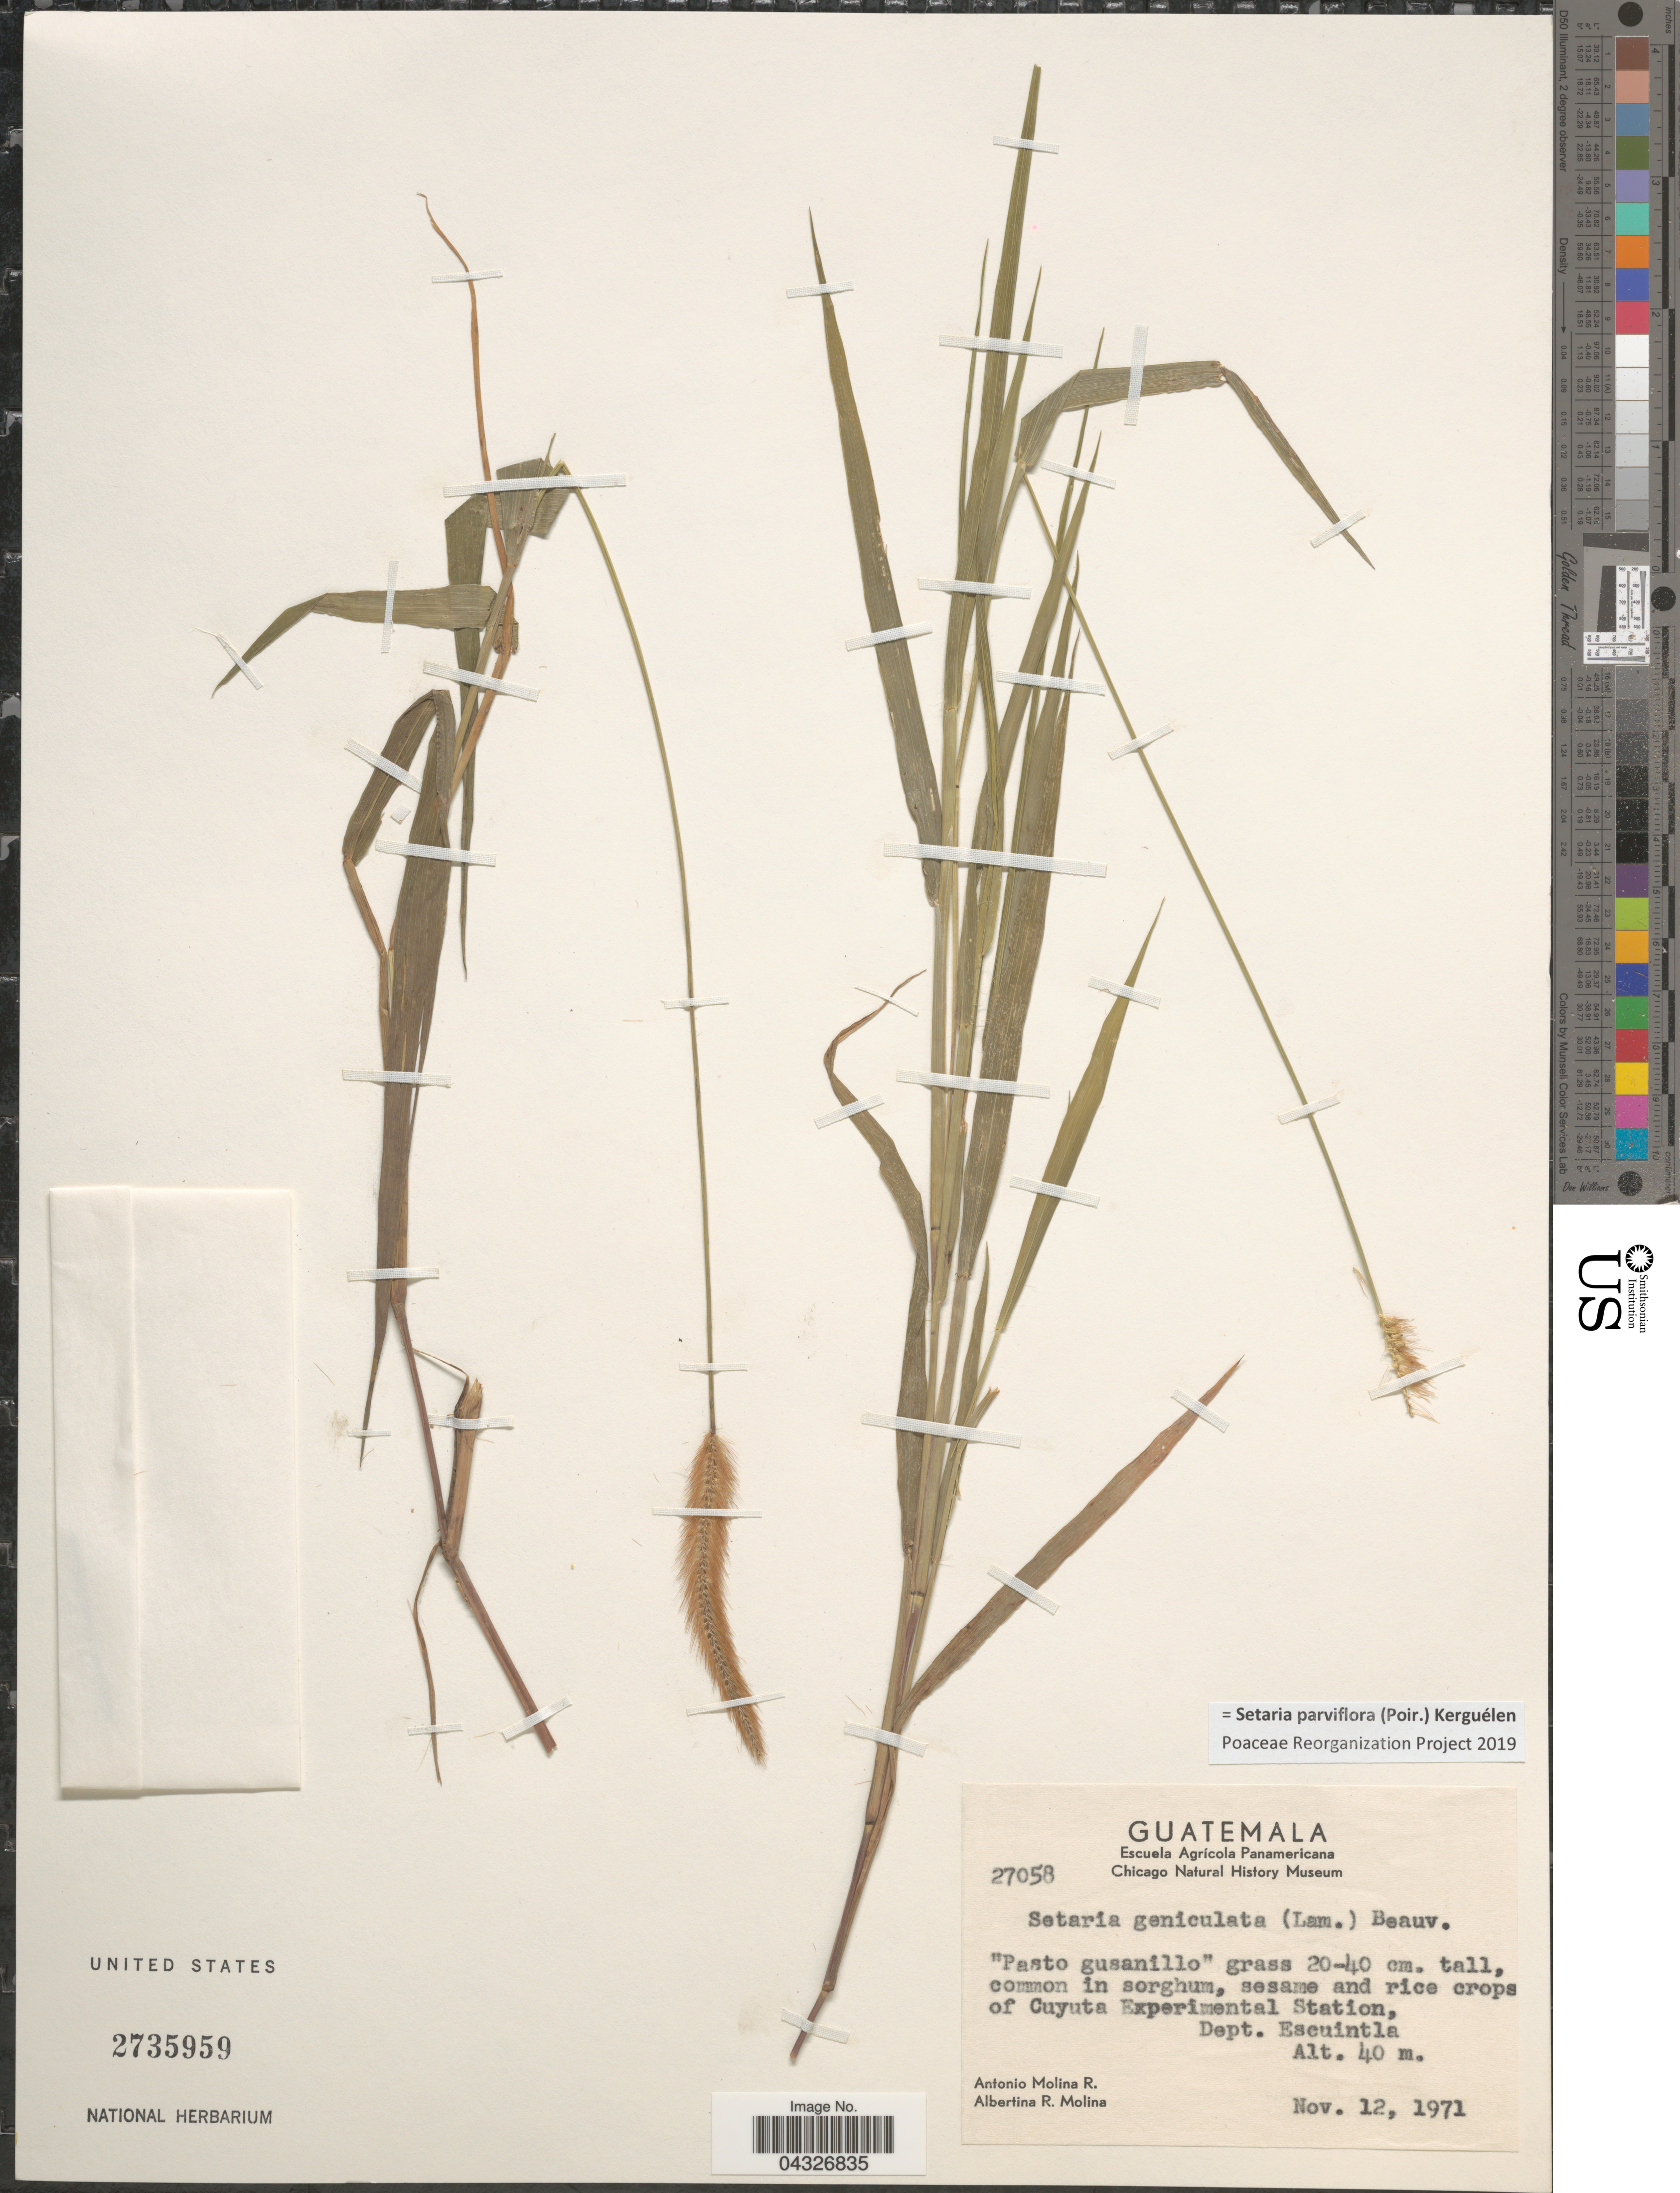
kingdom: Plantae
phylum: Tracheophyta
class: Liliopsida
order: Poales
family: Poaceae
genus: Setaria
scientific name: Setaria parviflora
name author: (Poir.) Kerguélen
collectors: A. Molina R. & A. R. Molina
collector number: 27058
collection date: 1971-11-12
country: Guatemala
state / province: Escuintla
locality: Sesame and rice crops of Cuyuta Experimental Station, Dept. Escuintla.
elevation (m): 40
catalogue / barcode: US 2735959